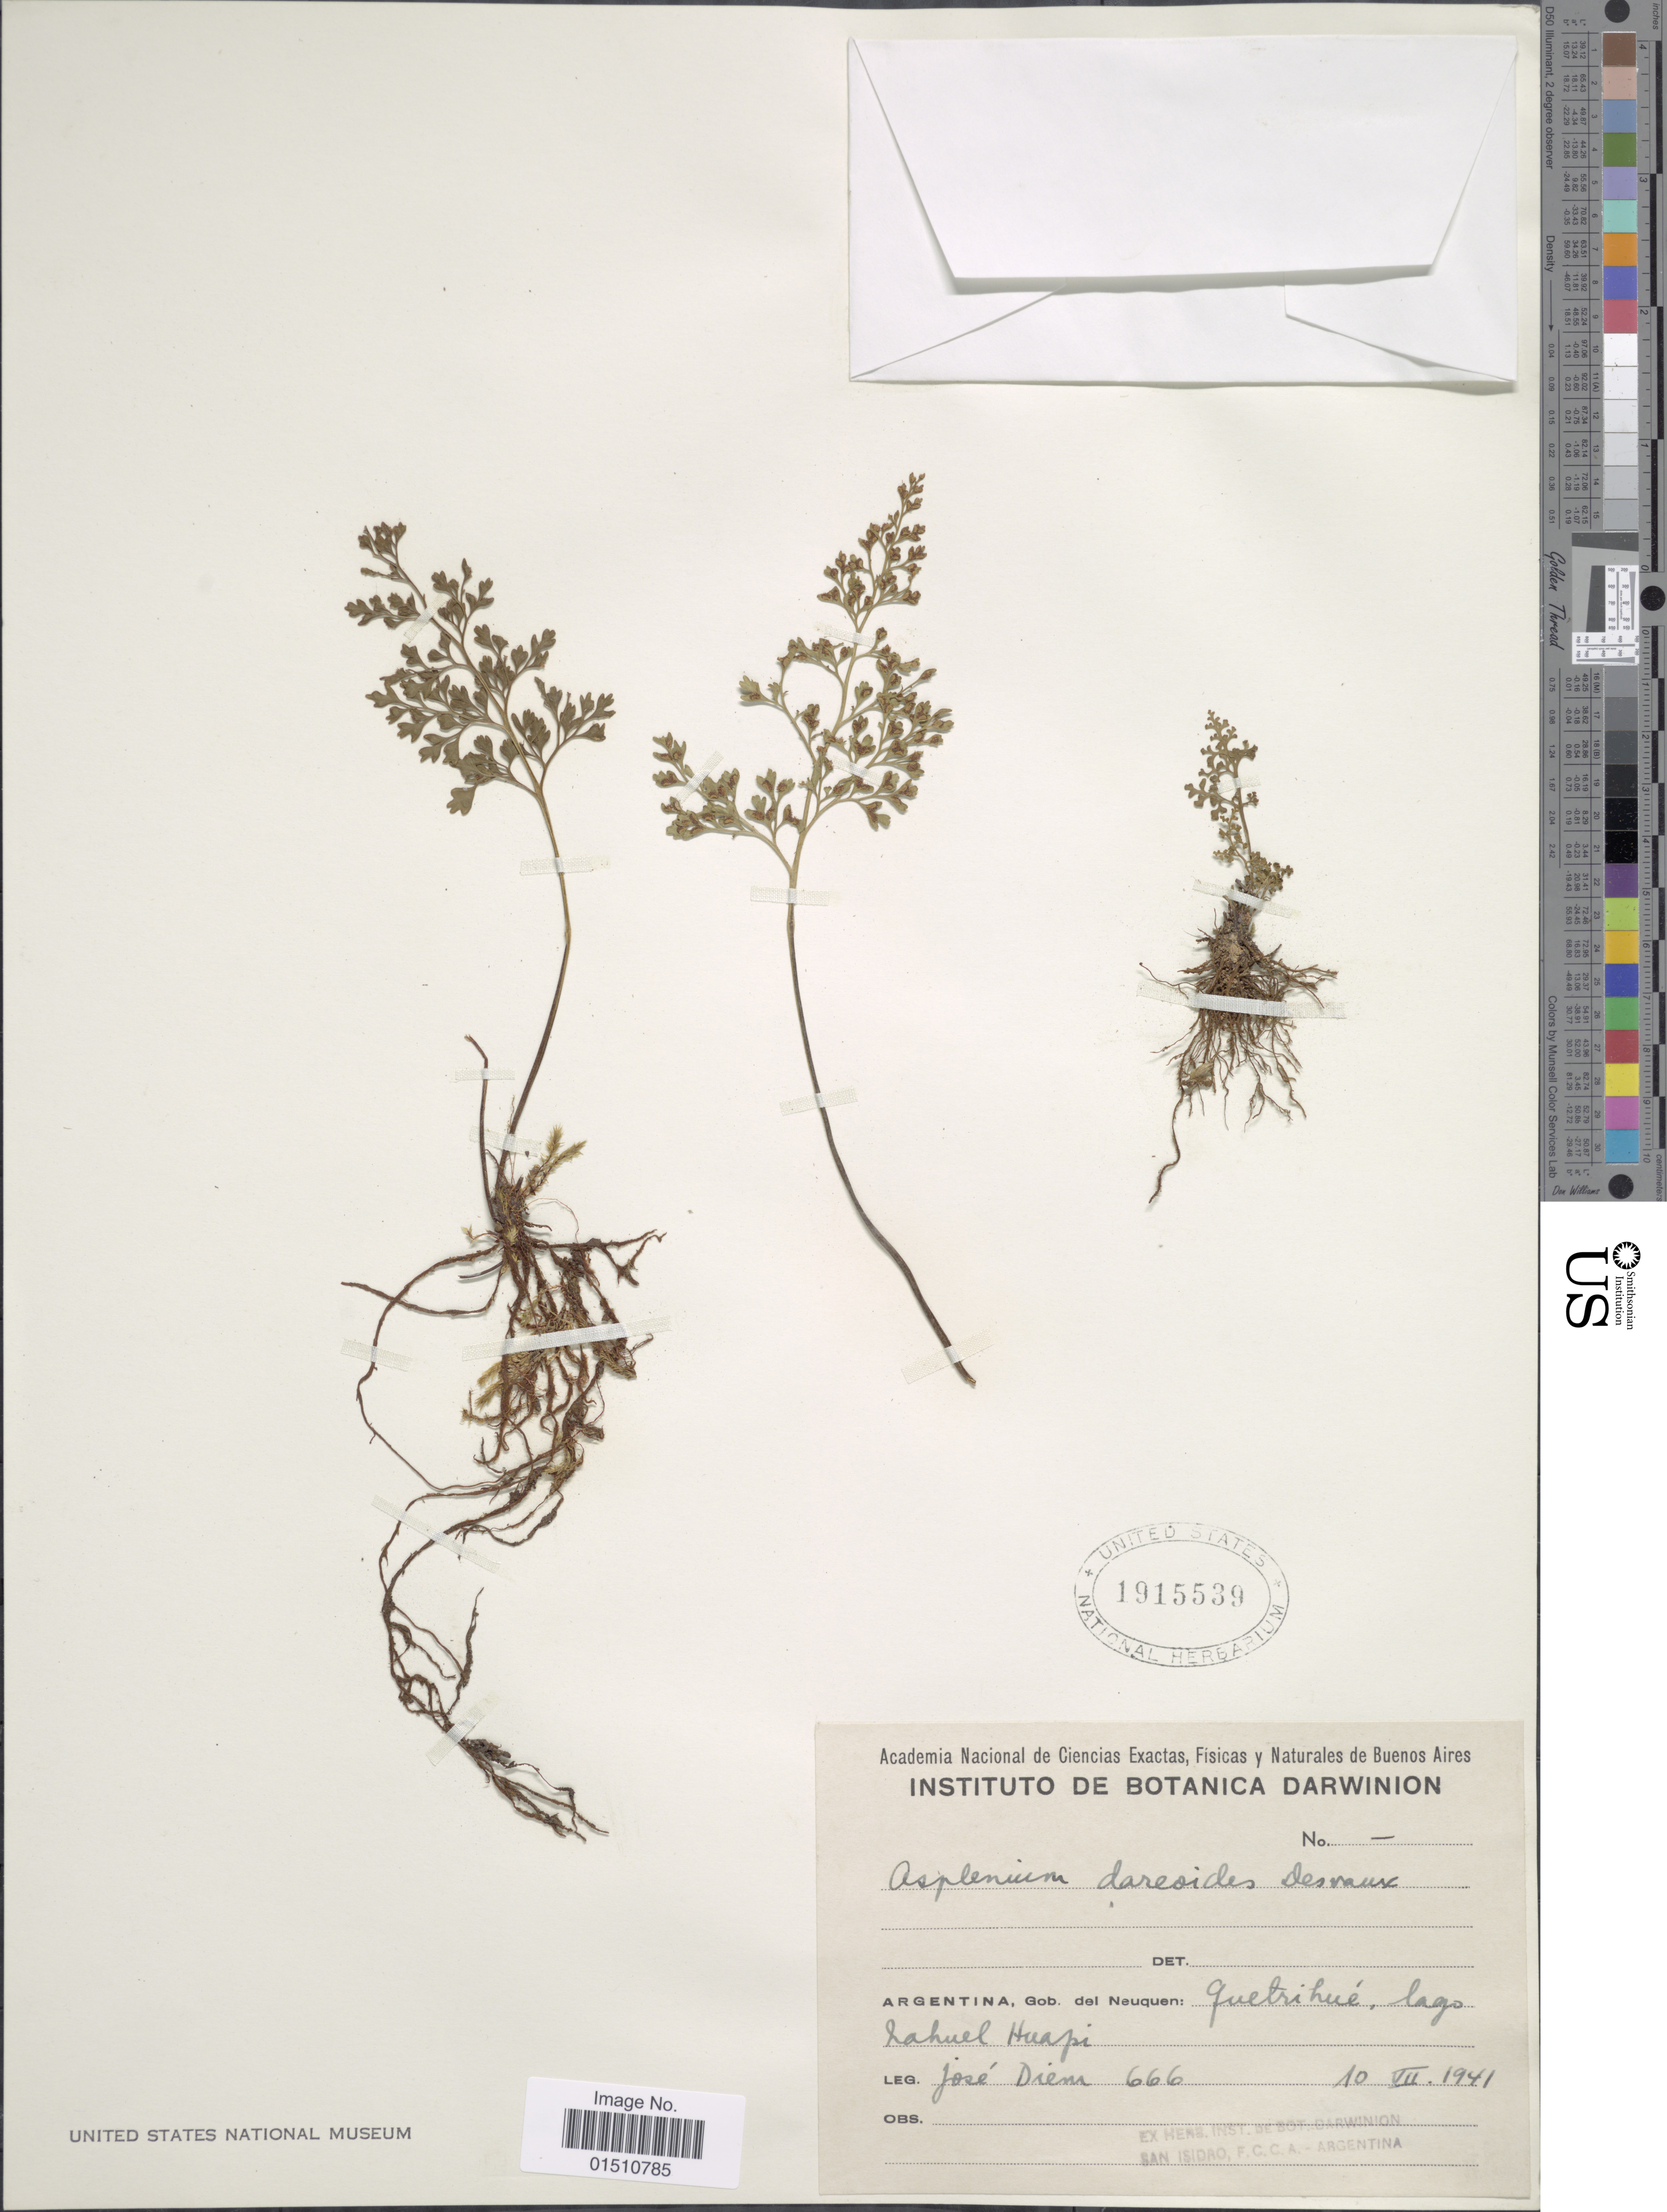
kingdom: Plantae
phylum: Tracheophyta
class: Polypodiopsida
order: Polypodiales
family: Aspleniaceae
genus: Asplenium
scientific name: Asplenium dareoides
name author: Desv.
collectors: J. Diem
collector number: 666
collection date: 1941-07-10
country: Argentina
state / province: Neuquen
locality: Argentina, Quetrihue, Lago Nahuel Huapi.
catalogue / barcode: US 1915539